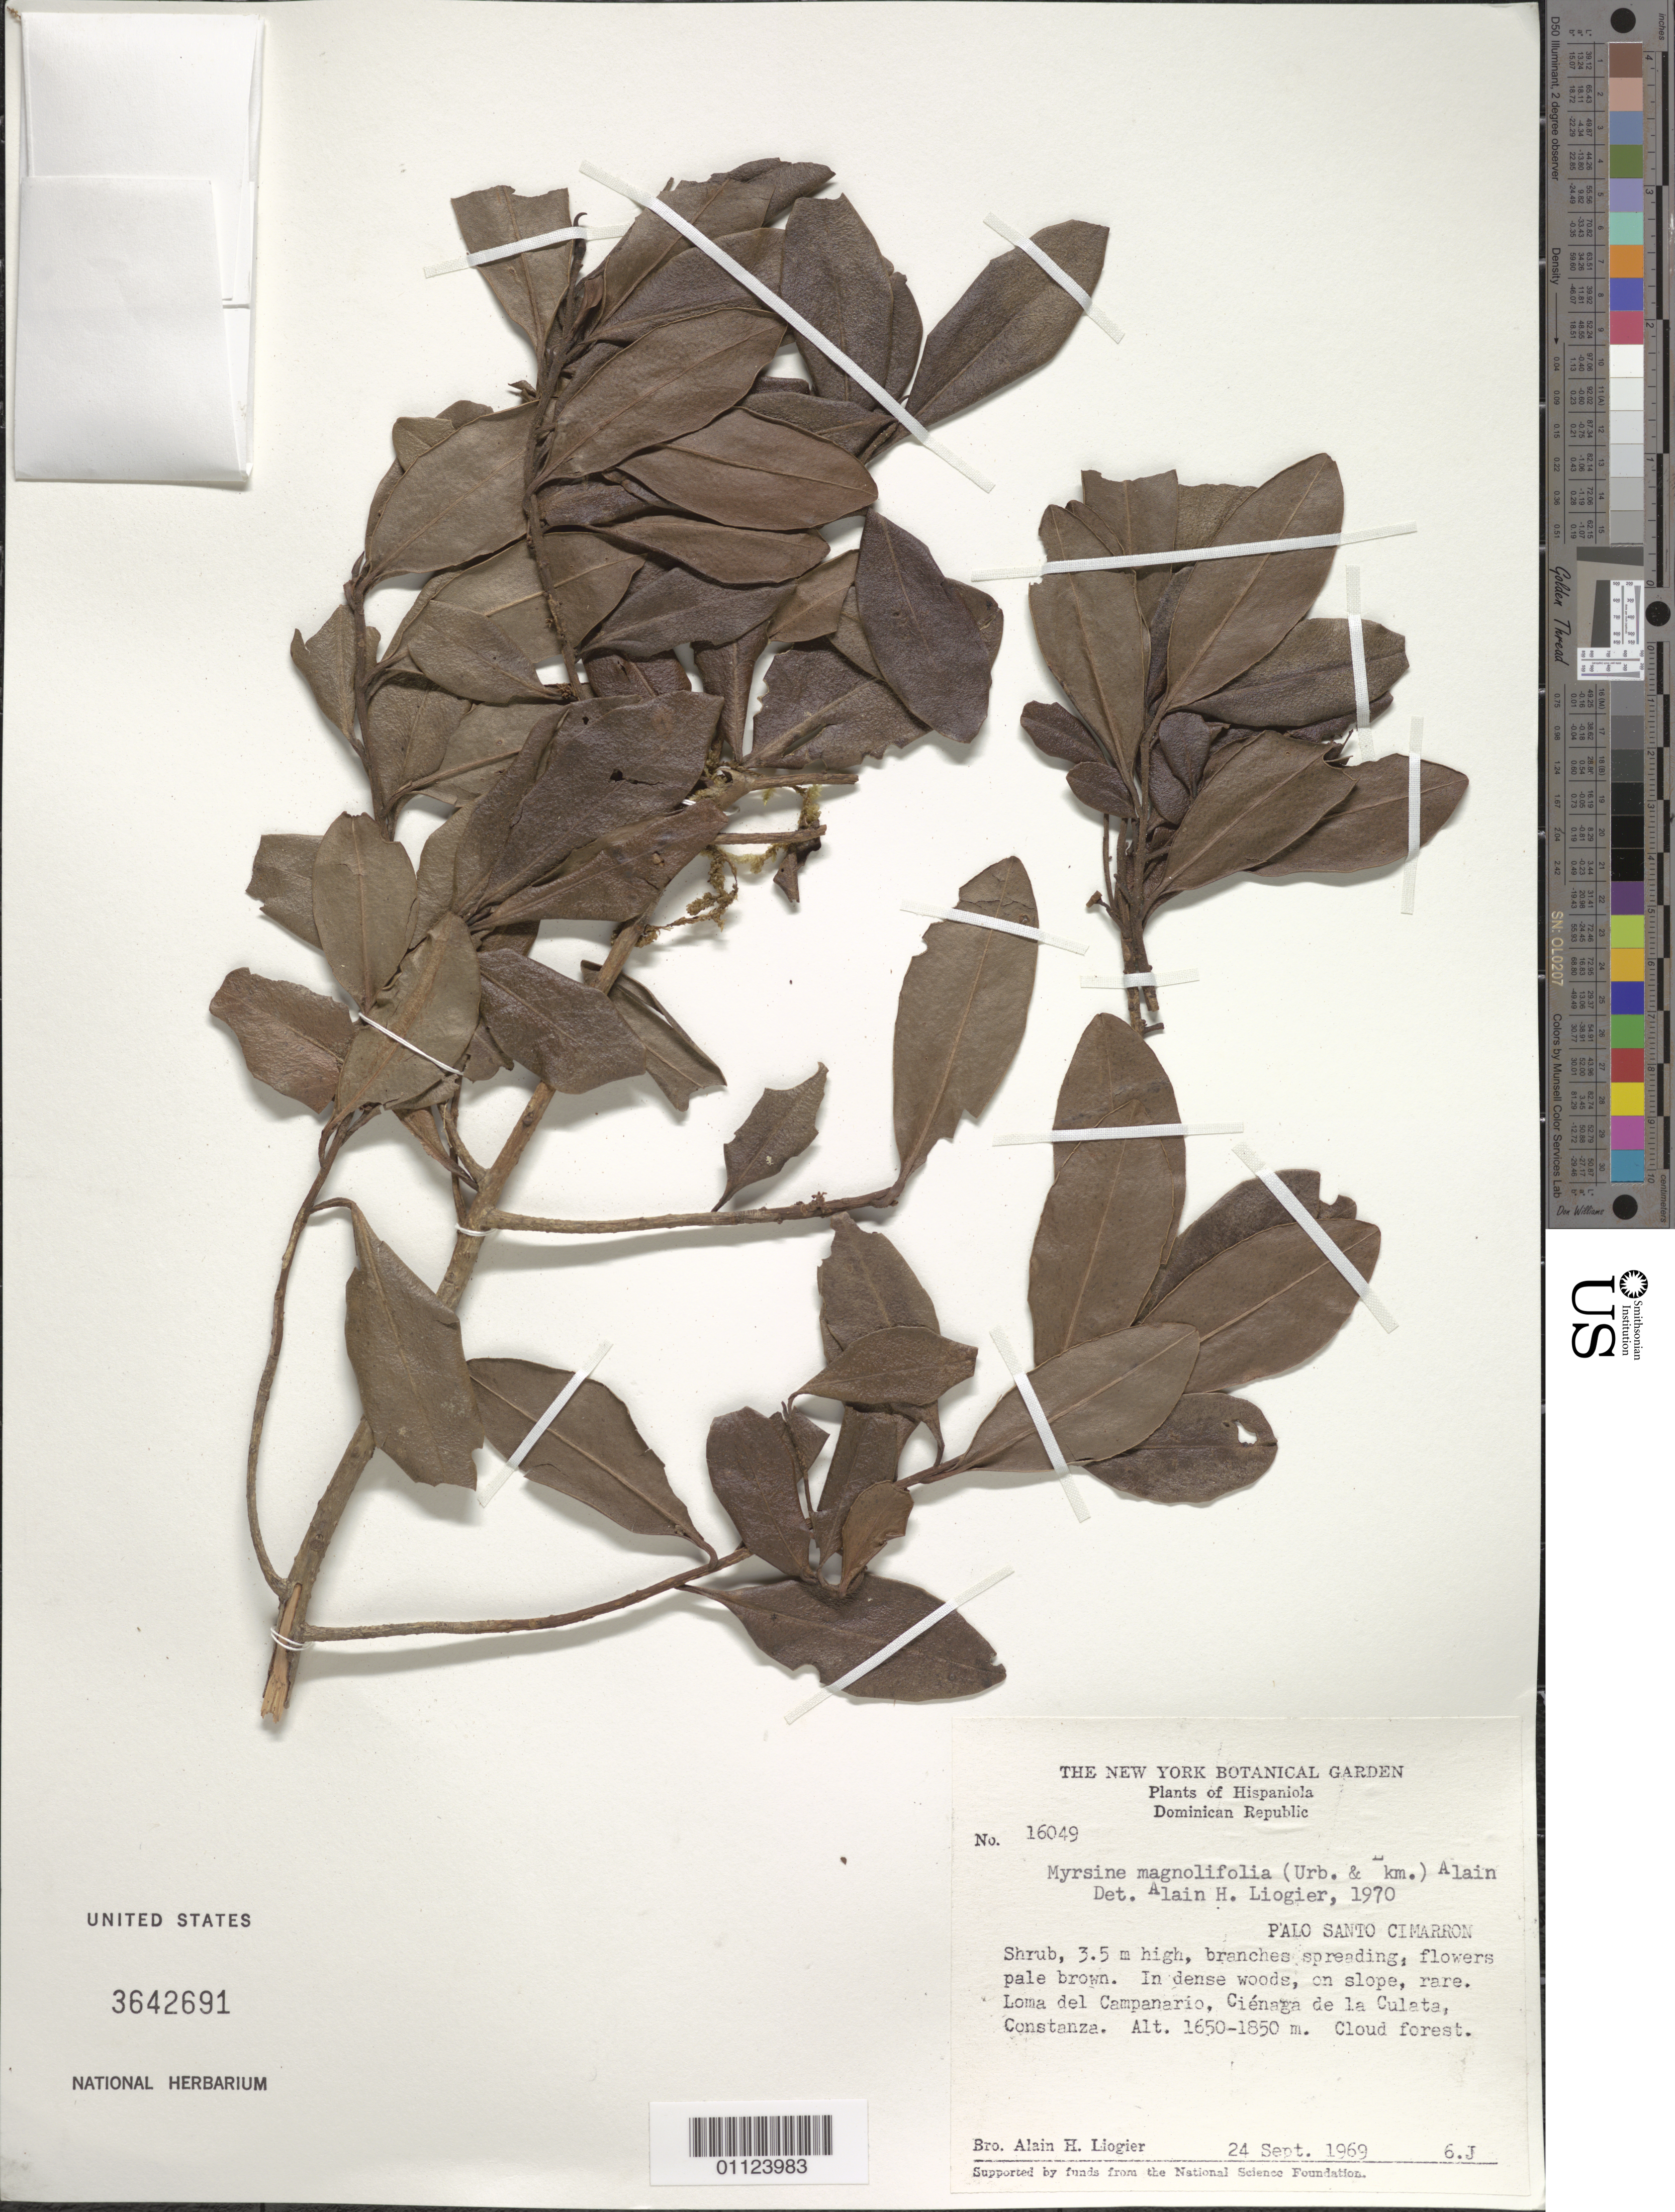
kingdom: Plantae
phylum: Tracheophyta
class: Magnoliopsida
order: Ericales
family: Primulaceae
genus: Myrsine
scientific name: Myrsine magnolifolia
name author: (Urb. & Ekman) Alain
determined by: Liogier, Alain H.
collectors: A. H. Liogier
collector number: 16049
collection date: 1969-09-24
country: Dominican Republic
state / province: La Vega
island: Hispaniola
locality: Loma del Campanario, Ciénaga de la Culata, Constanza.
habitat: Cloud forest; in dense woods, on slope. Rare.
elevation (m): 1650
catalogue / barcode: US 3642691